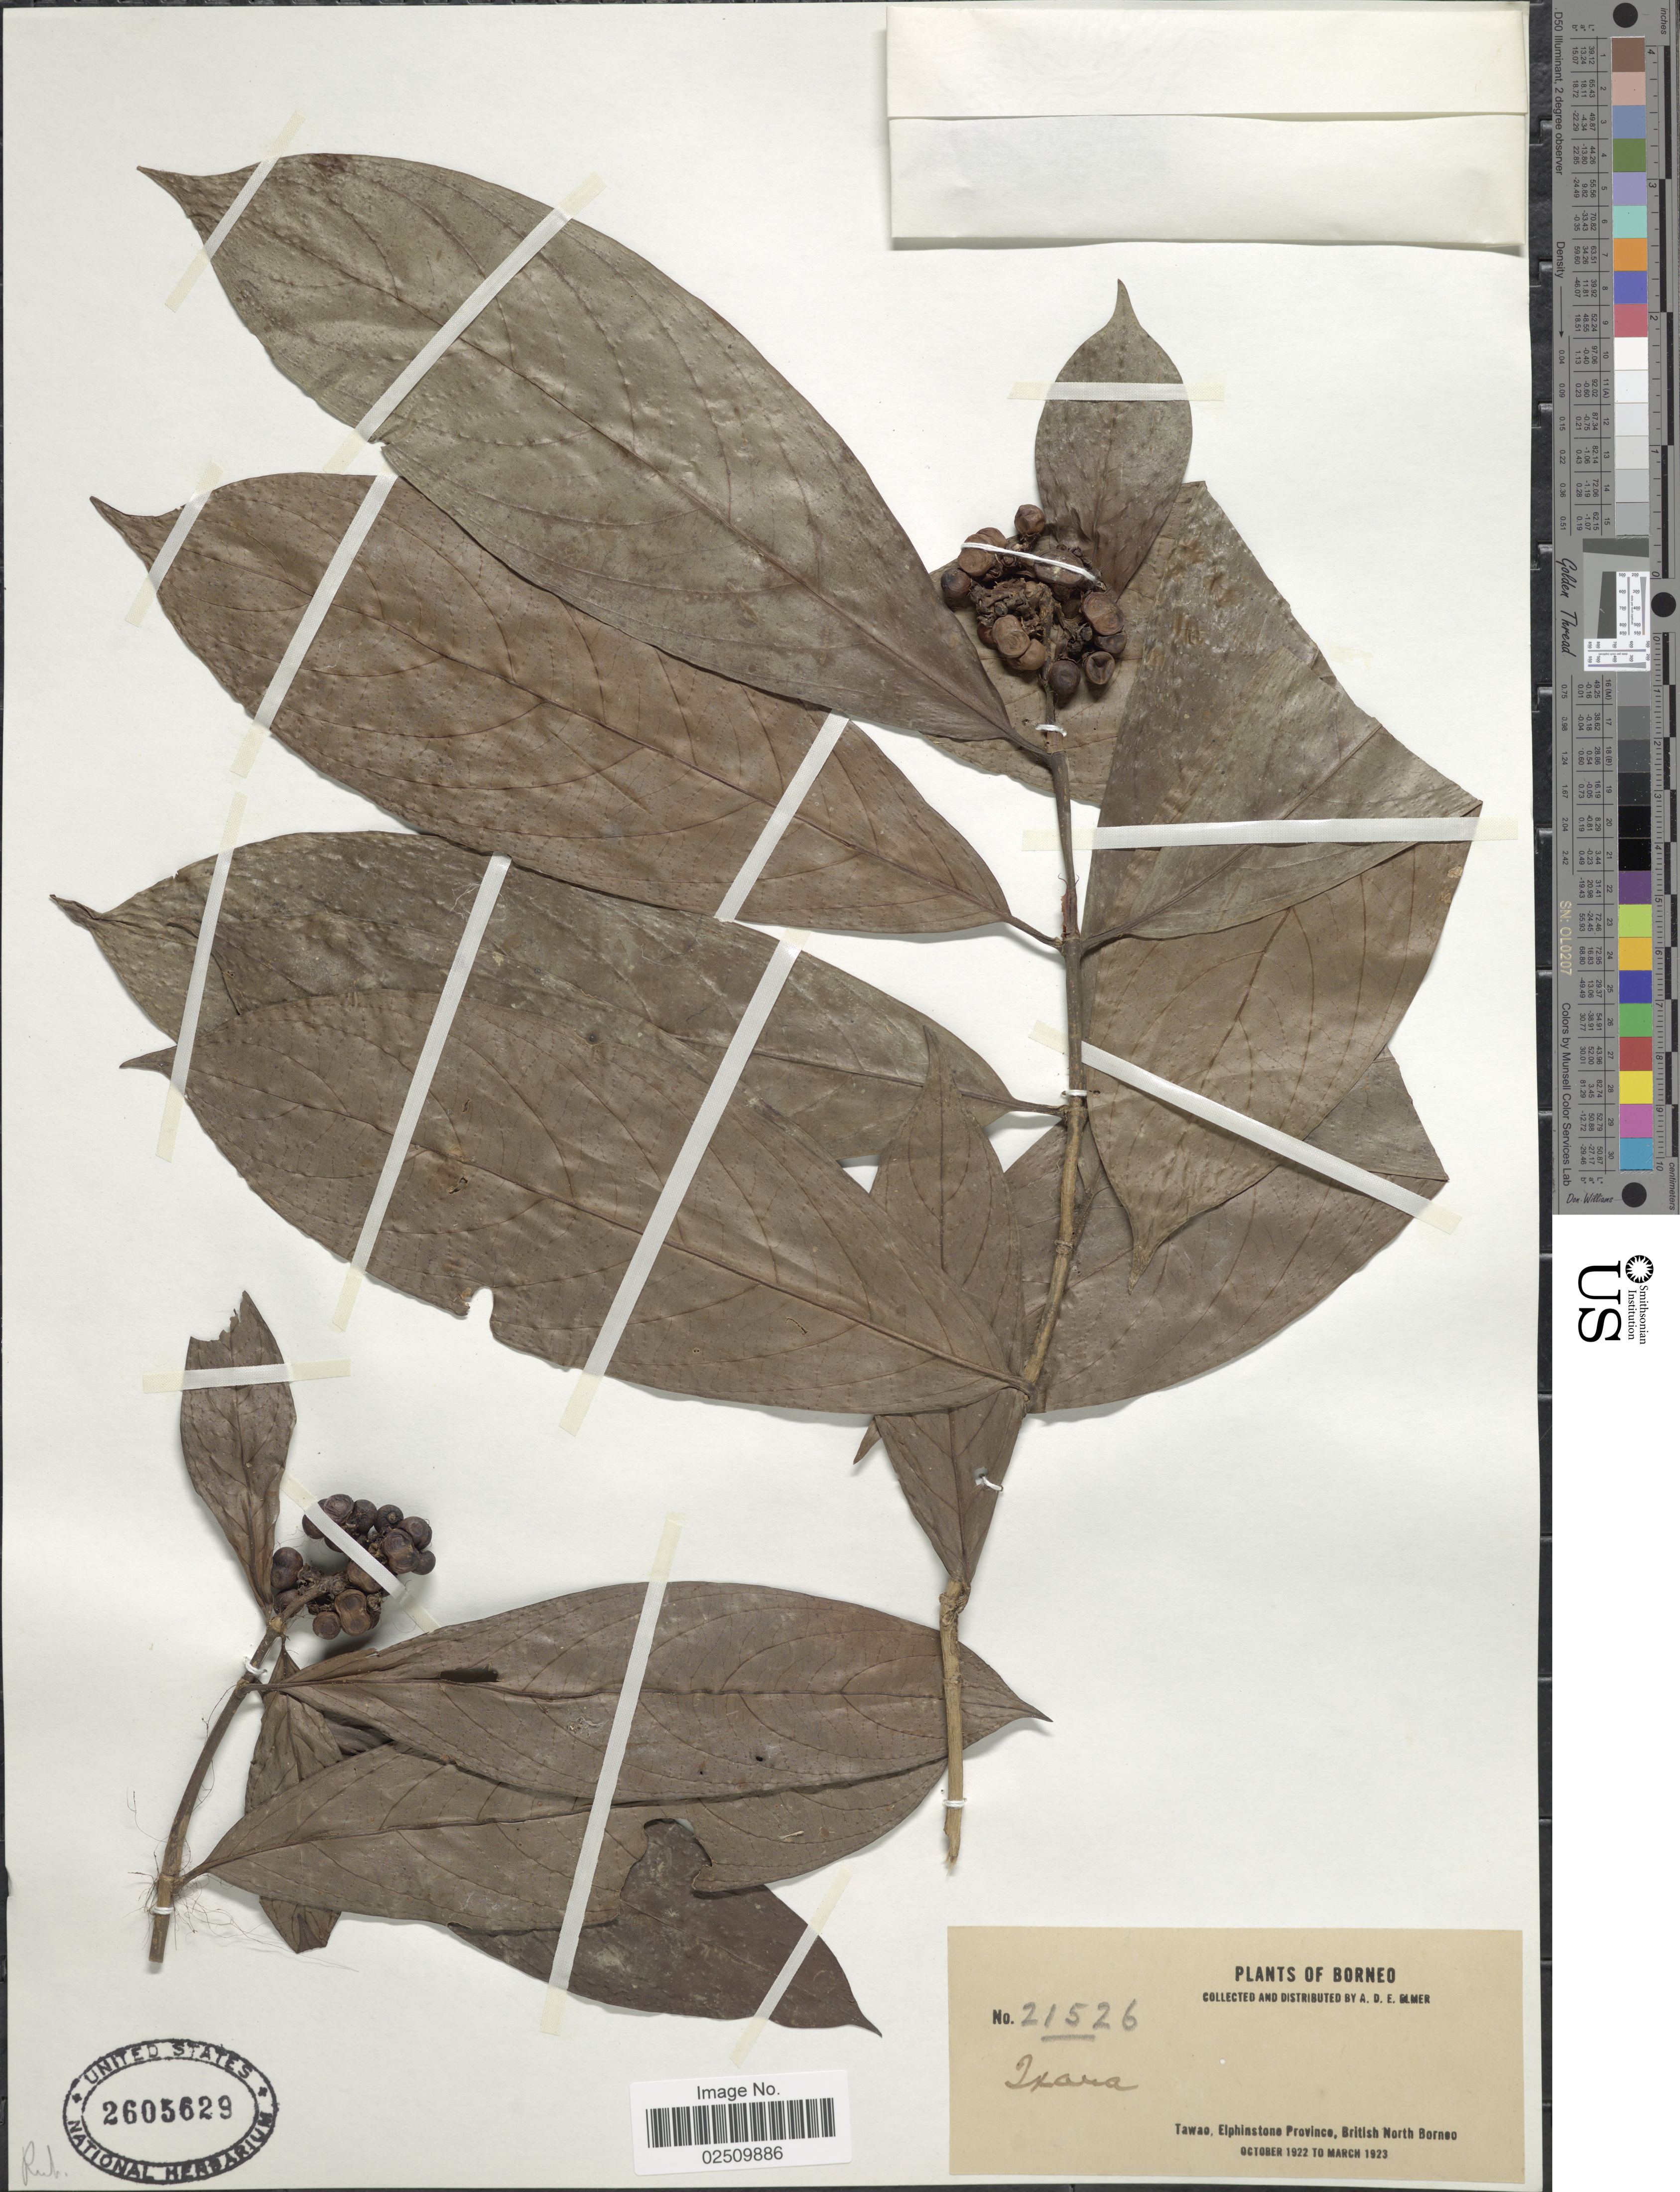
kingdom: Plantae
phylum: Tracheophyta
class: Magnoliopsida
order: Gentianales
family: Rubiaceae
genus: Ixora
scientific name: Ixora sp.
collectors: A. D. E. Elmer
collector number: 21526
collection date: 1922-10/1923-03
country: Malaysia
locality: Borneo. tawao, Elphinstone Province, British North Borneo.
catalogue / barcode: US 2605629